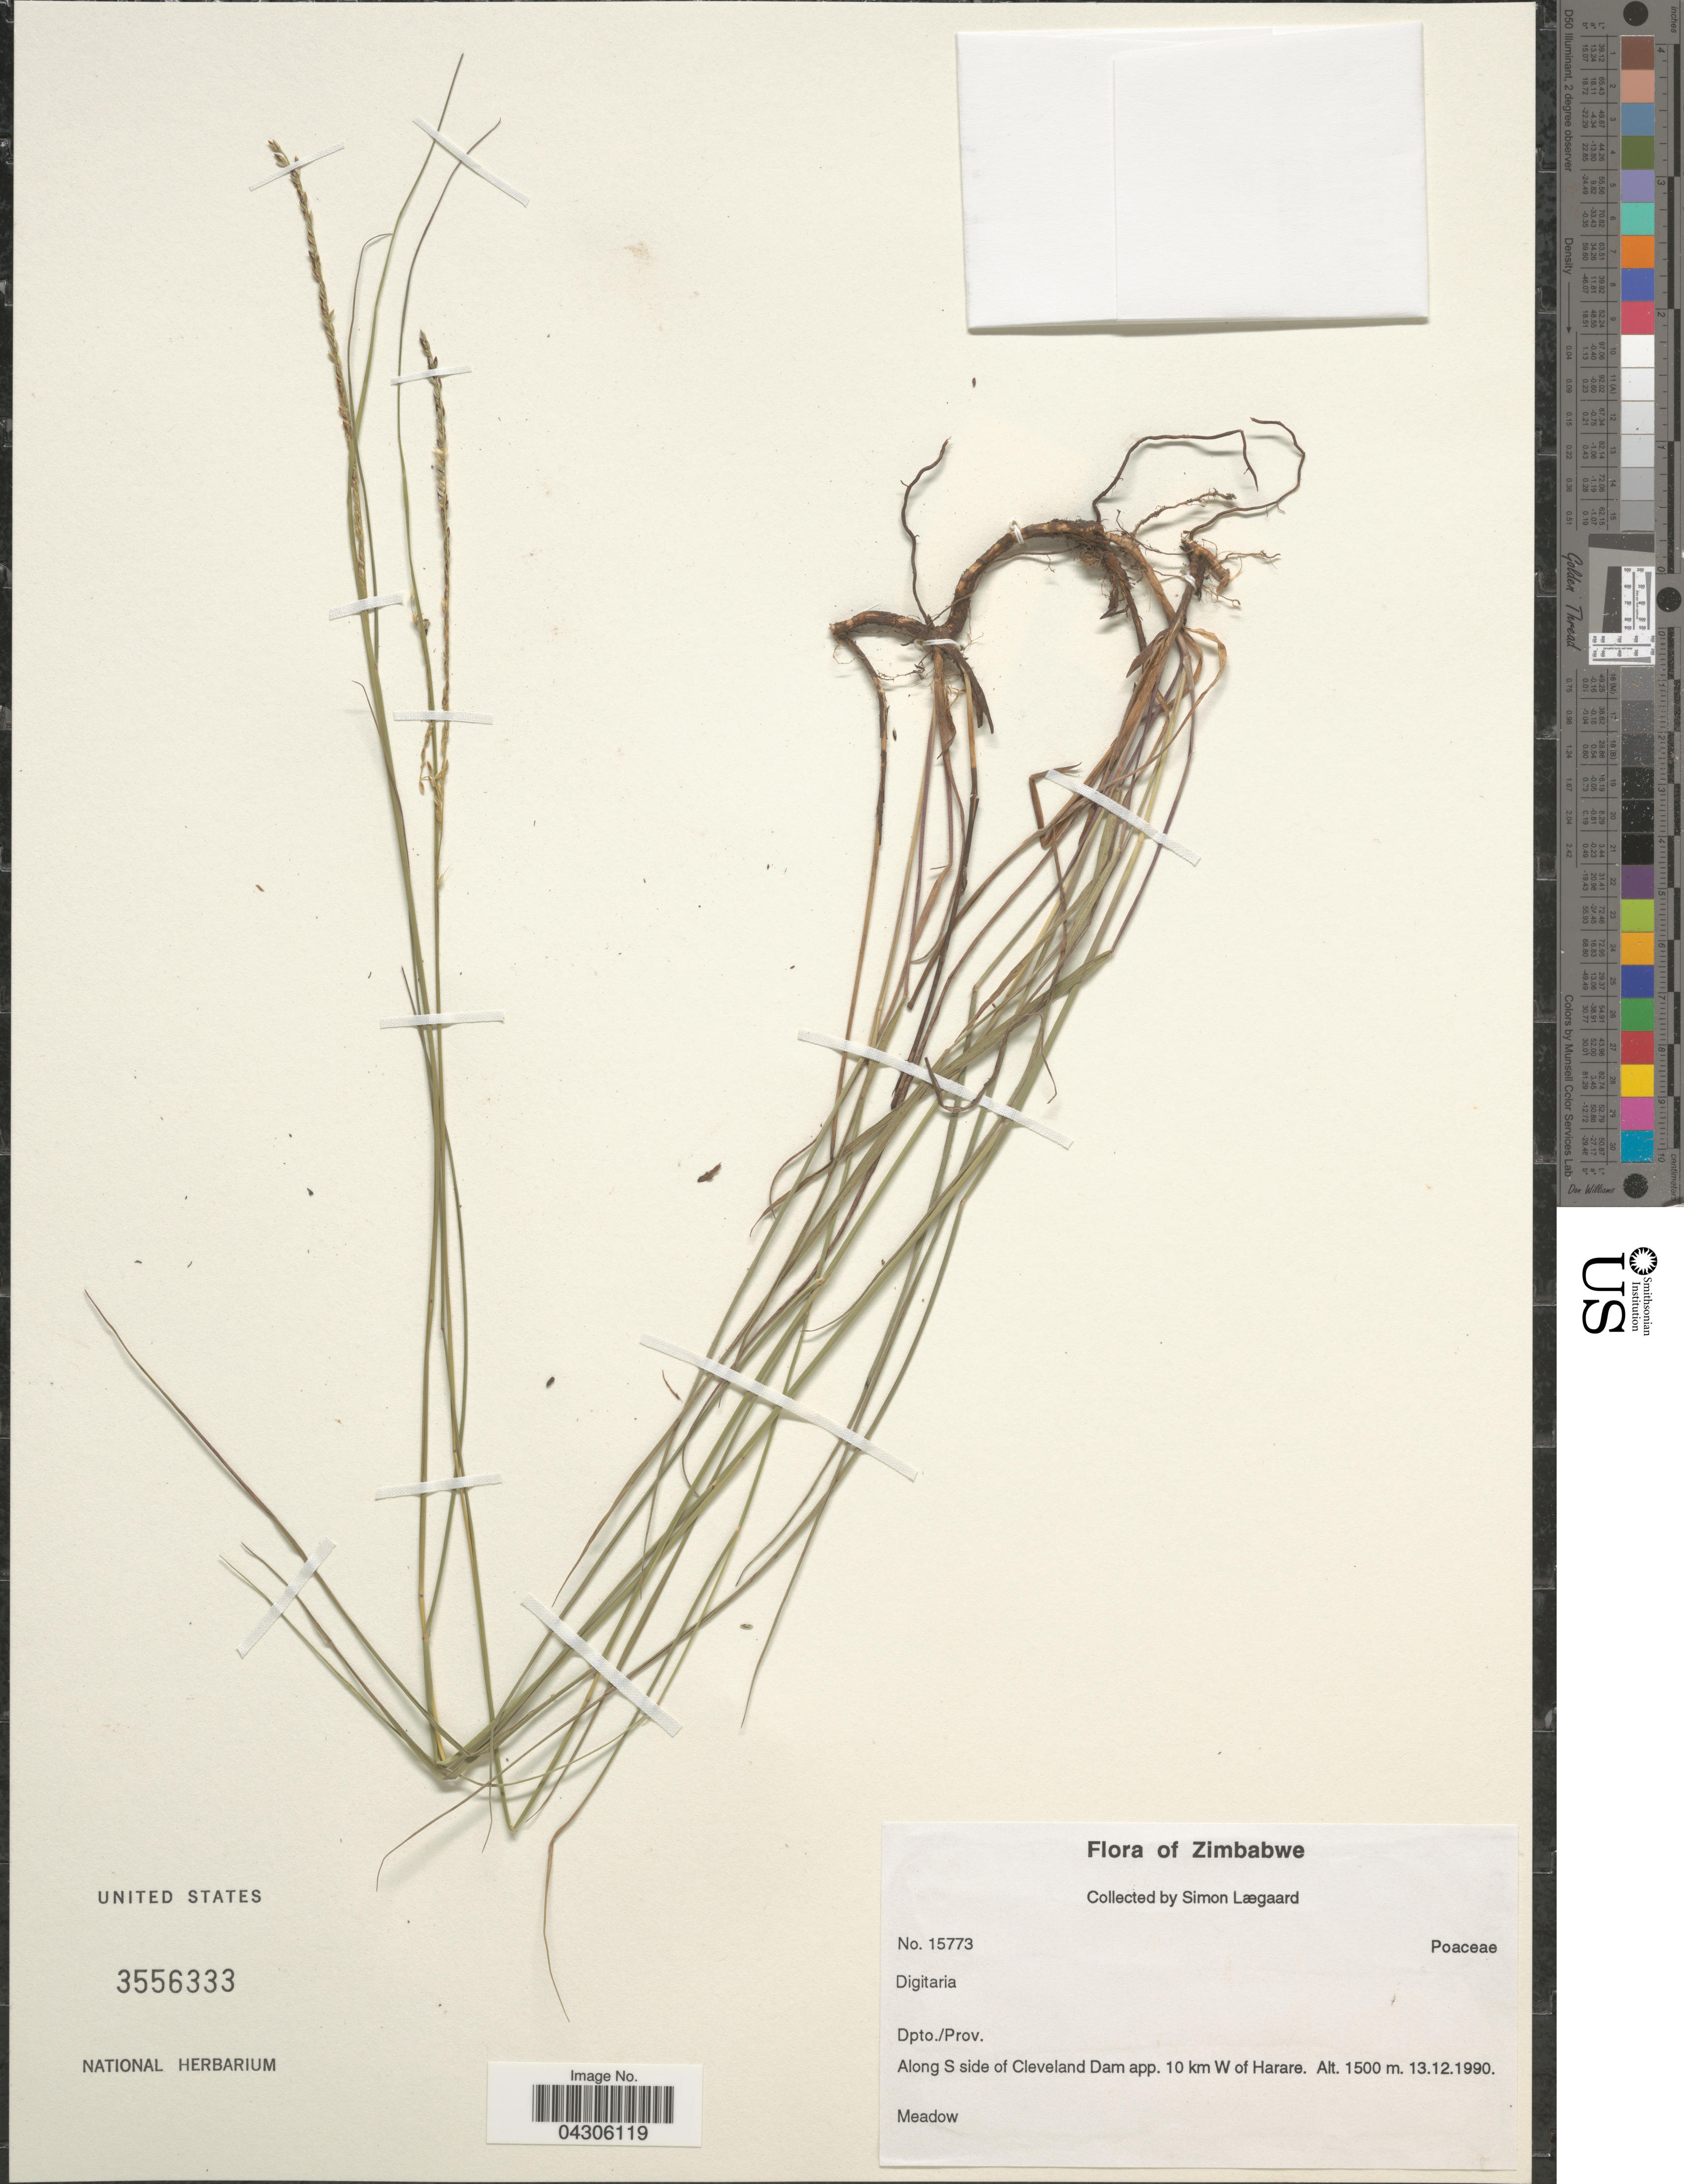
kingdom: Plantae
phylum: Tracheophyta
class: Liliopsida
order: Poales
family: Poaceae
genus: Digitaria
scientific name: Digitaria sp.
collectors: S. Lægaard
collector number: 15773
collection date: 1990-12-13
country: Zimbabwe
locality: Dpto./Prov. Along S side of Cleveland Dam app. 10 km W of Harare.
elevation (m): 1500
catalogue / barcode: US 3556333